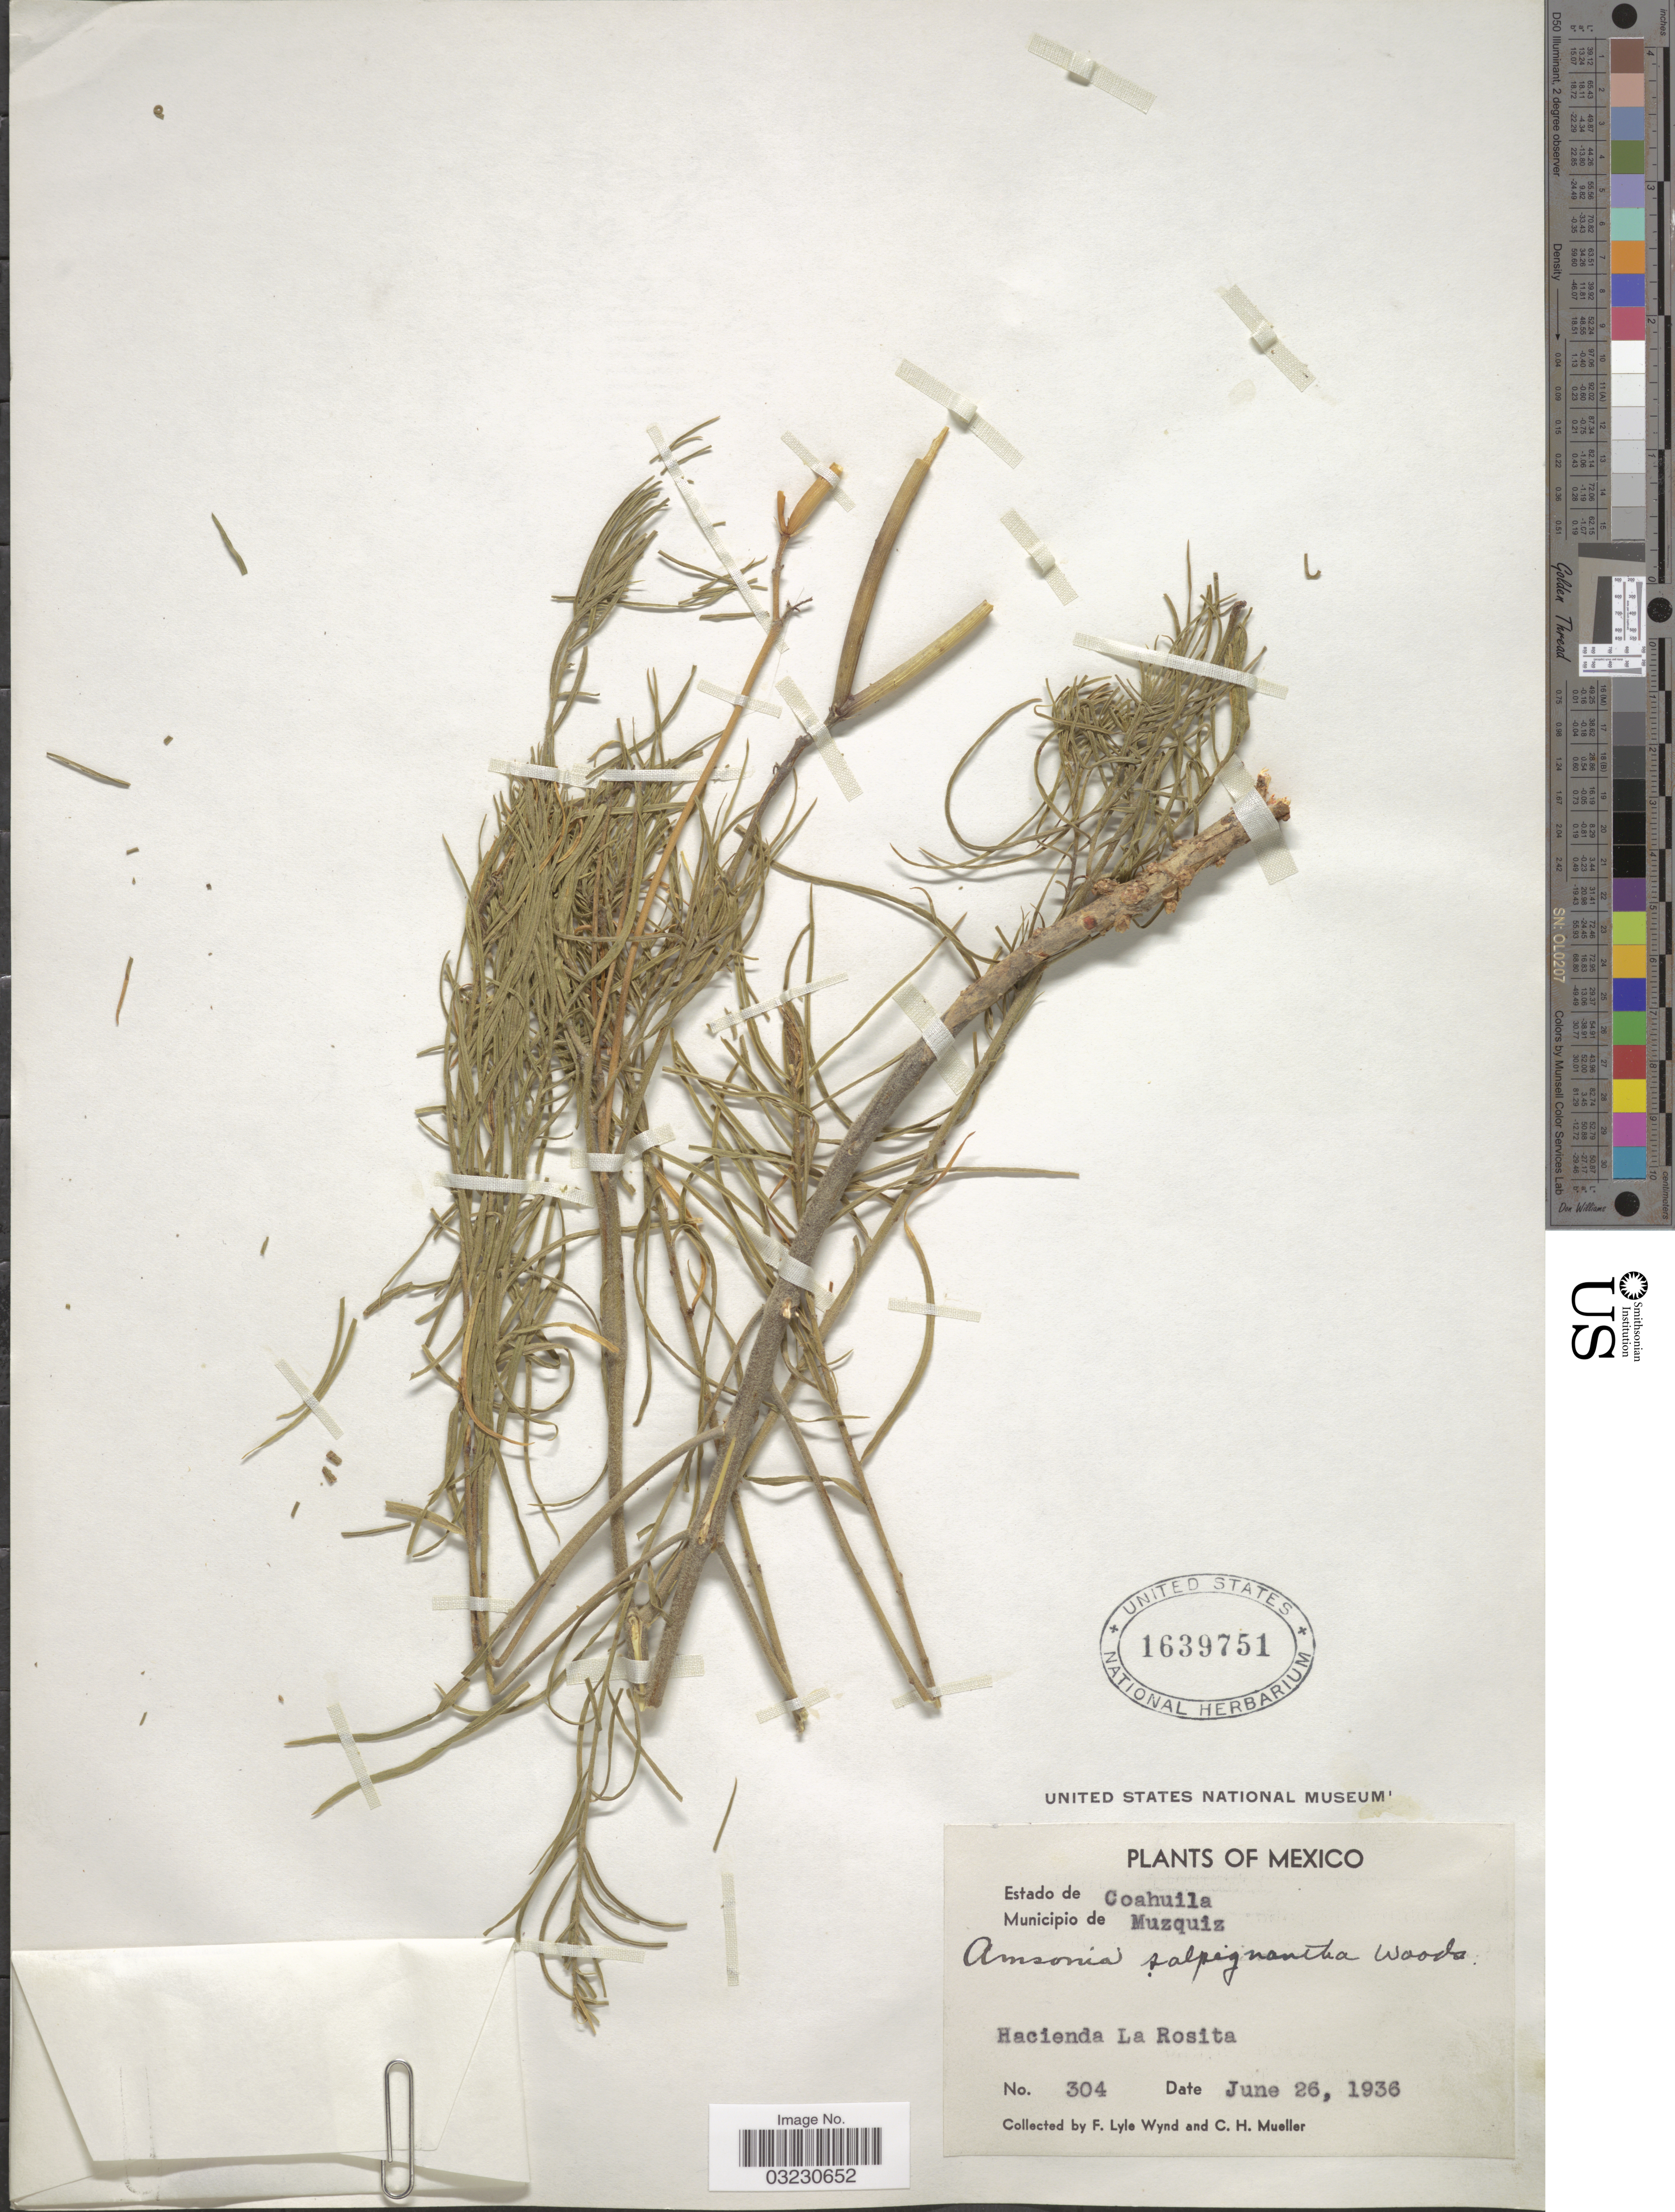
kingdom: Plantae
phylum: Tracheophyta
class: Magnoliopsida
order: Gentianales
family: Apocynaceae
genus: Amsonia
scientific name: Amsonia salpignantha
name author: Woodson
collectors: F. L. Wynd & C. H. Mueller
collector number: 304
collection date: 1936-06-26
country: Mexico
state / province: Coahuila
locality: Municipio de Muzquiz, Hacienda La Rosita.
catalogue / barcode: US 1639751